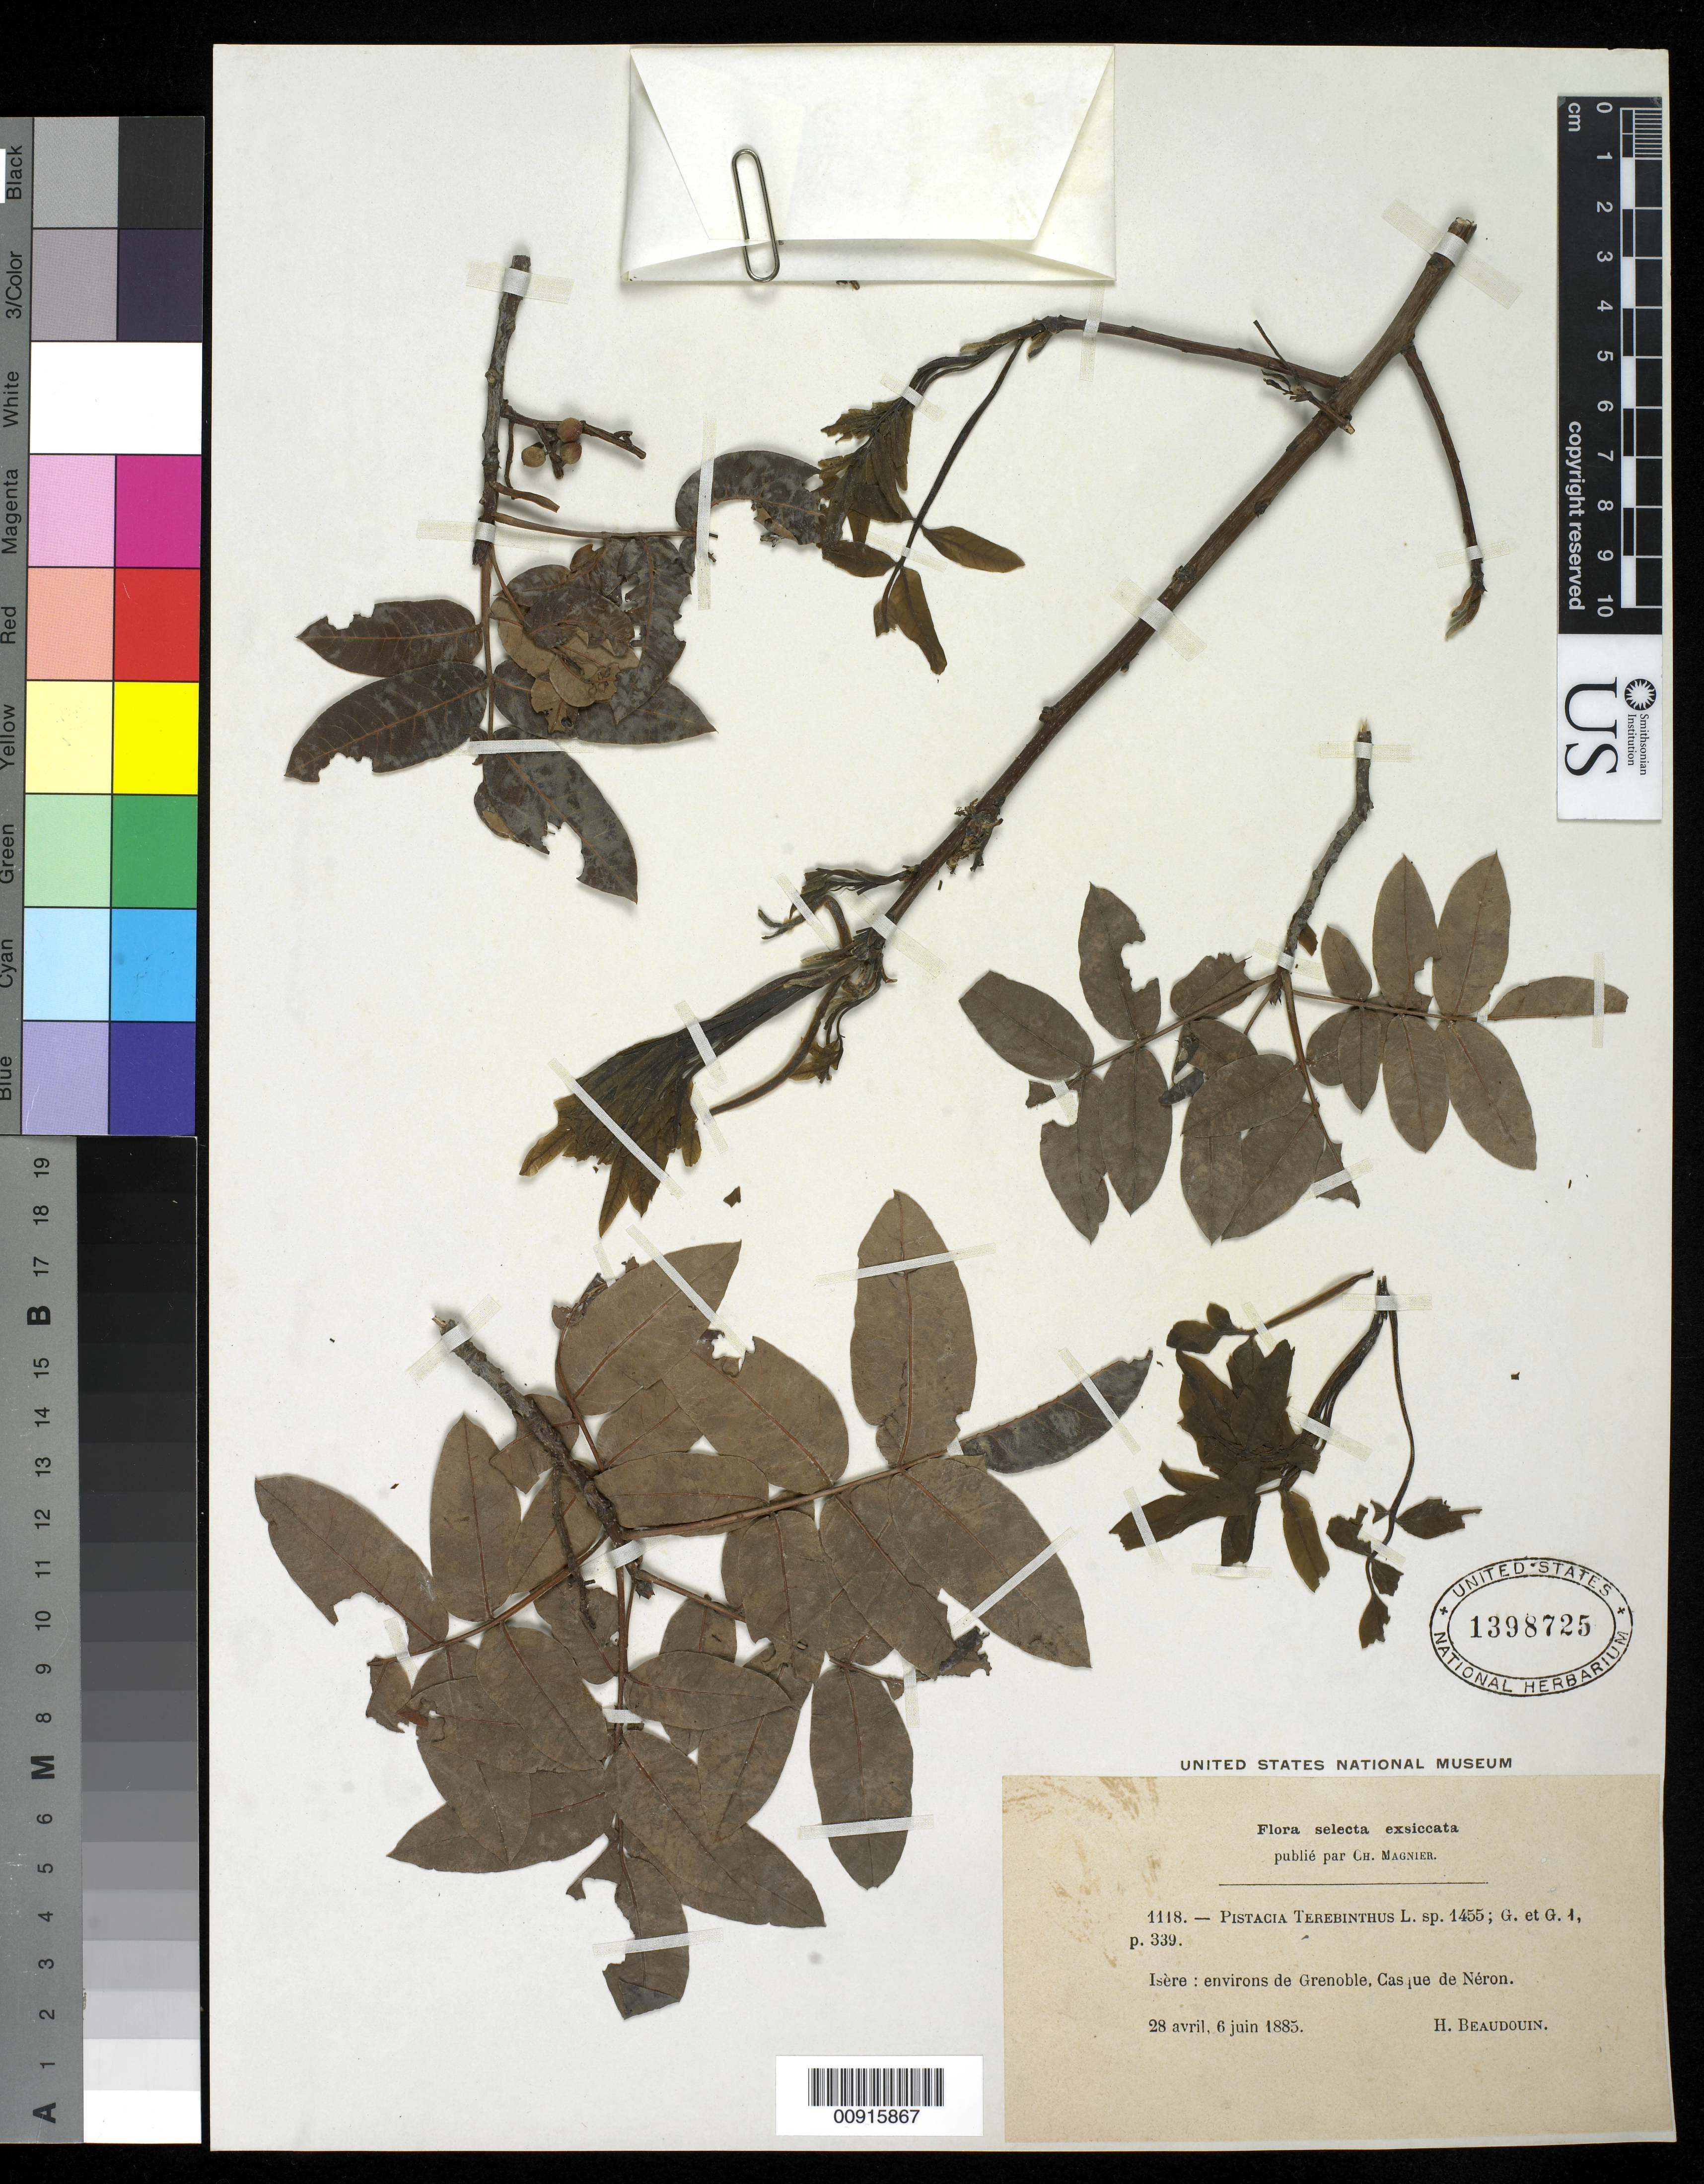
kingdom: Plantae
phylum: Tracheophyta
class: Magnoliopsida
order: Sapindales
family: Anacardiaceae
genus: Pistacia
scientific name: Pistacia terebinthus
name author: L.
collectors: Beaudouin, H.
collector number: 1118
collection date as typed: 28 Apr 1885 to 06 Jun 1885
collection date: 1885-04-28/1885-06-06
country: France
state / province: Auvergne-Rhône-Alpes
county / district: Isère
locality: Isère: environs de Grenoble, Casque de Néron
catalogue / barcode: US 1398725